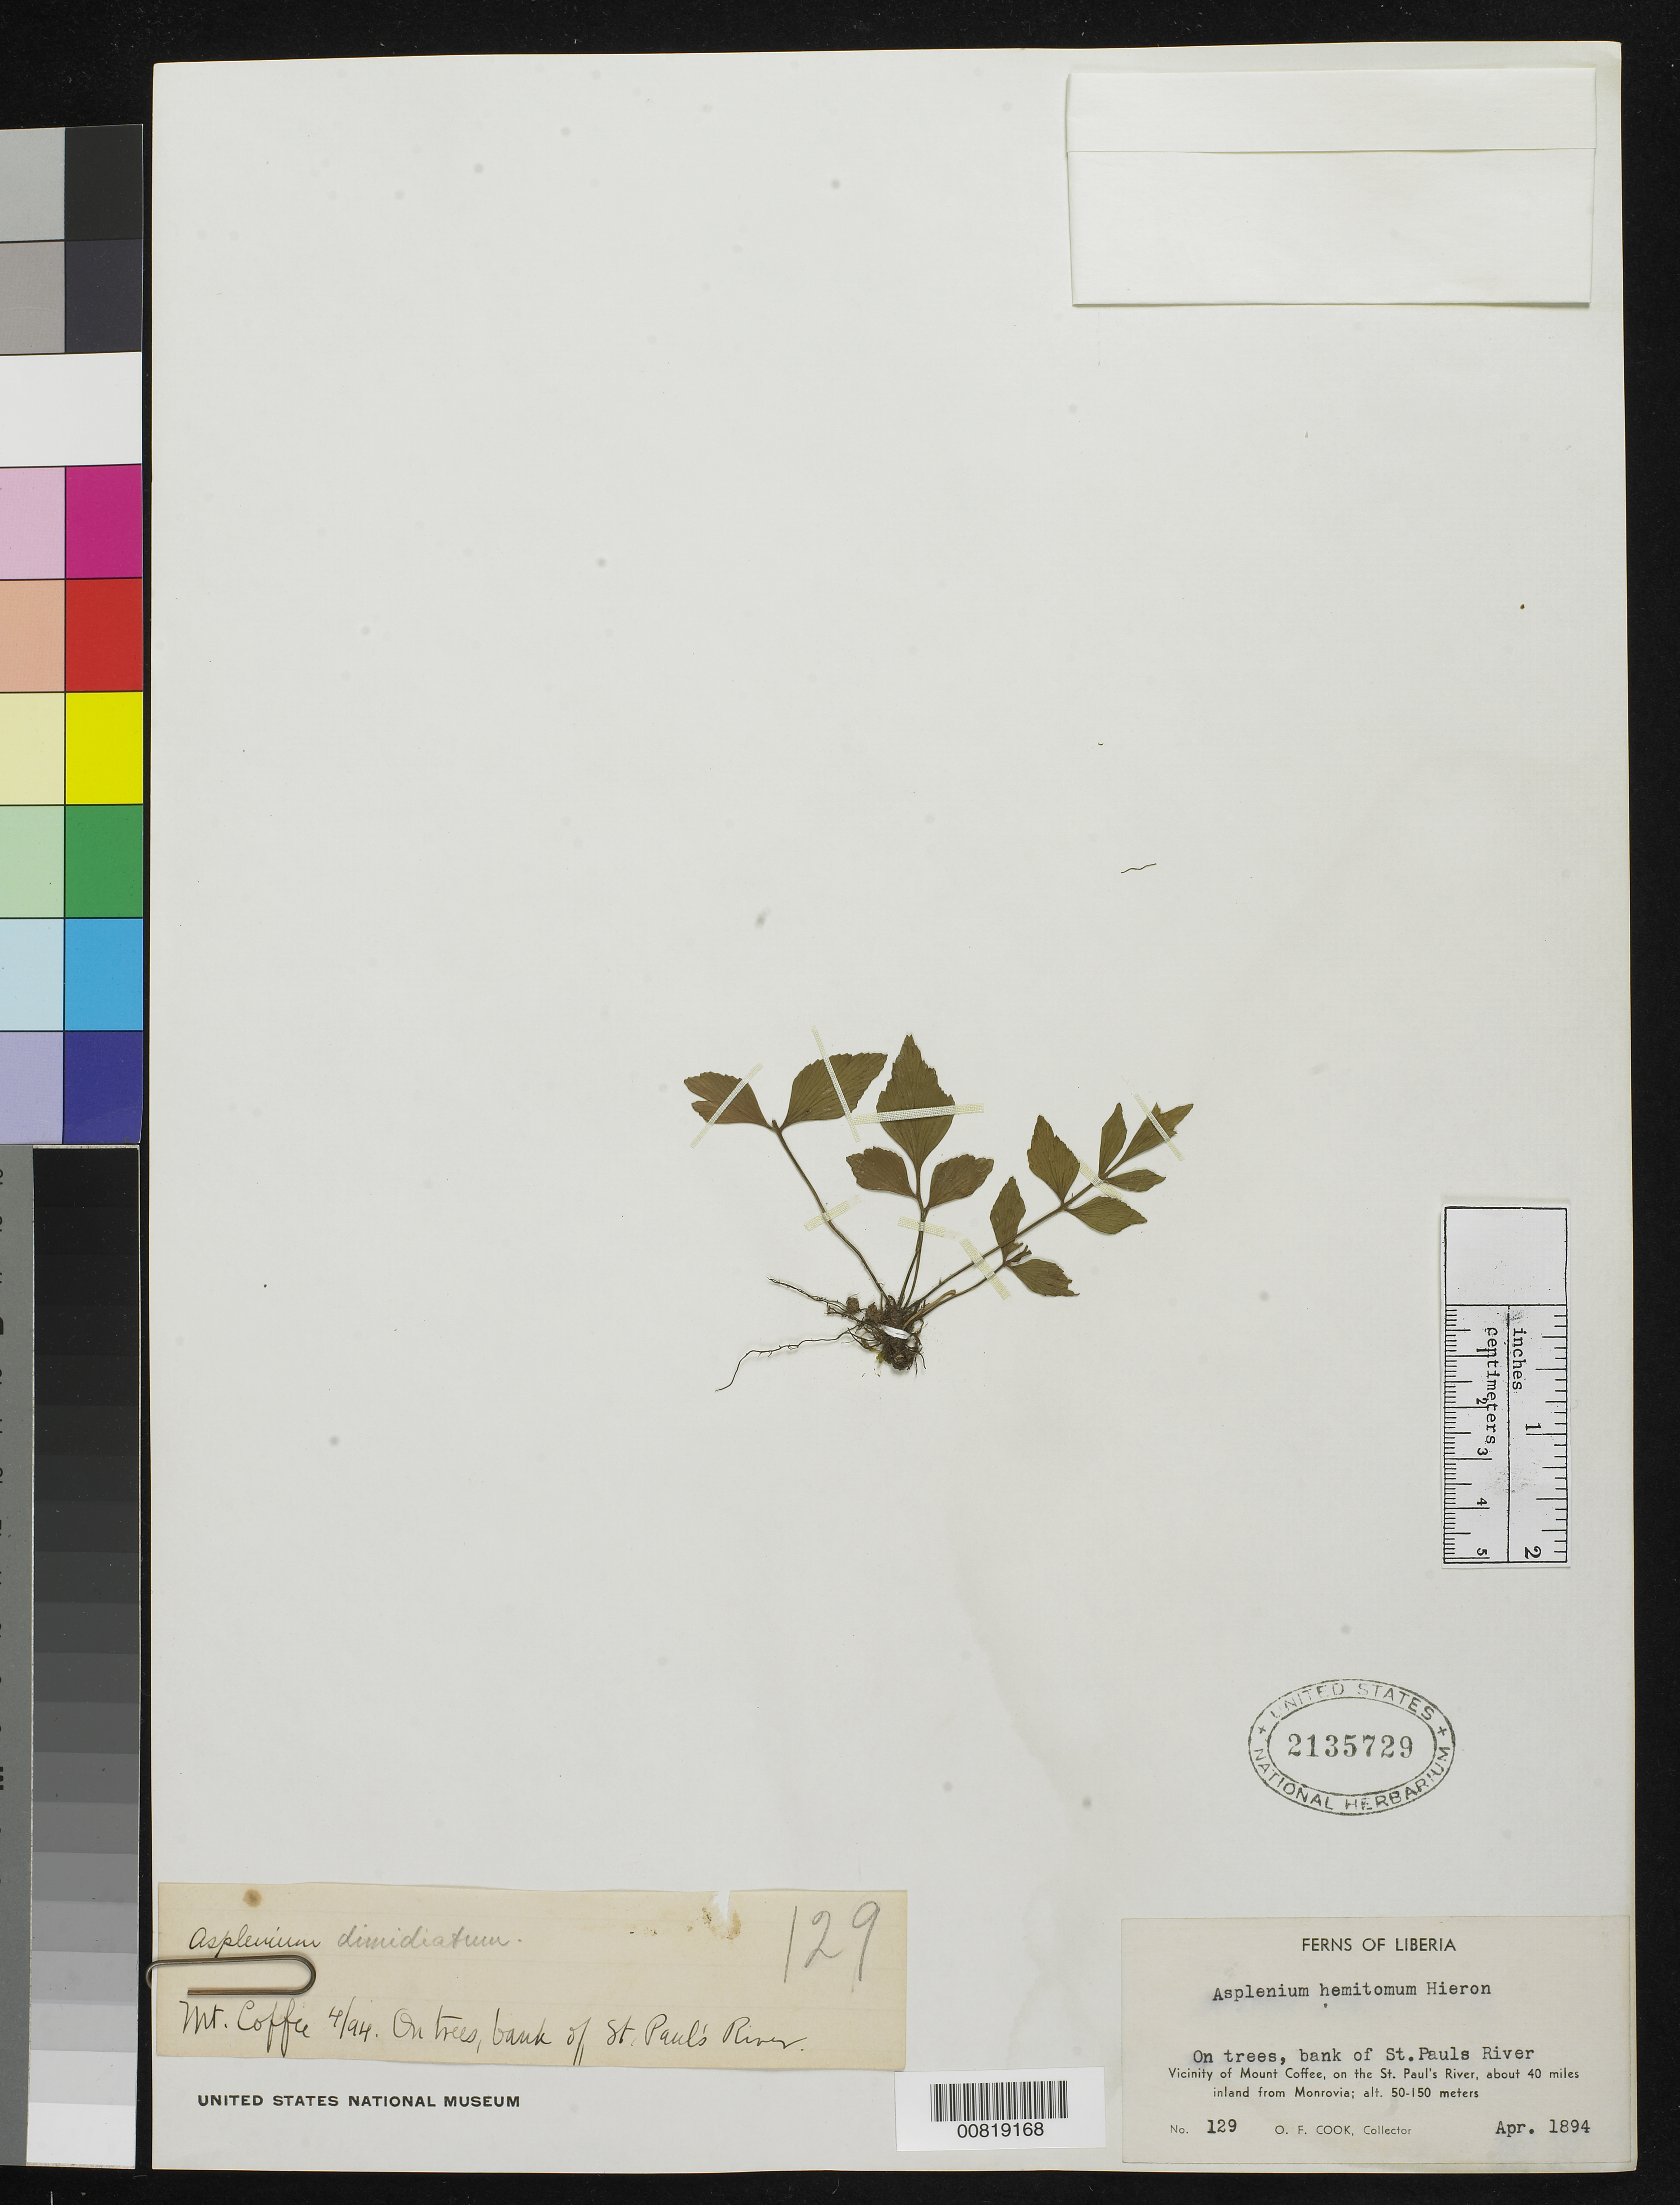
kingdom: Plantae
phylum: Tracheophyta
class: Polypodiopsida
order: Polypodiales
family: Aspleniaceae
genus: Asplenium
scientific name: Asplenium hemitomum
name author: Hieron.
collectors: O. F. Cook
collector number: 129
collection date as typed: Apr 1894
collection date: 1894-04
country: Liberia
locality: Vicinity of Mount Coffee, on the St. Paul's River, about 40 miles from Monrovia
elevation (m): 50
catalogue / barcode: US 2135729